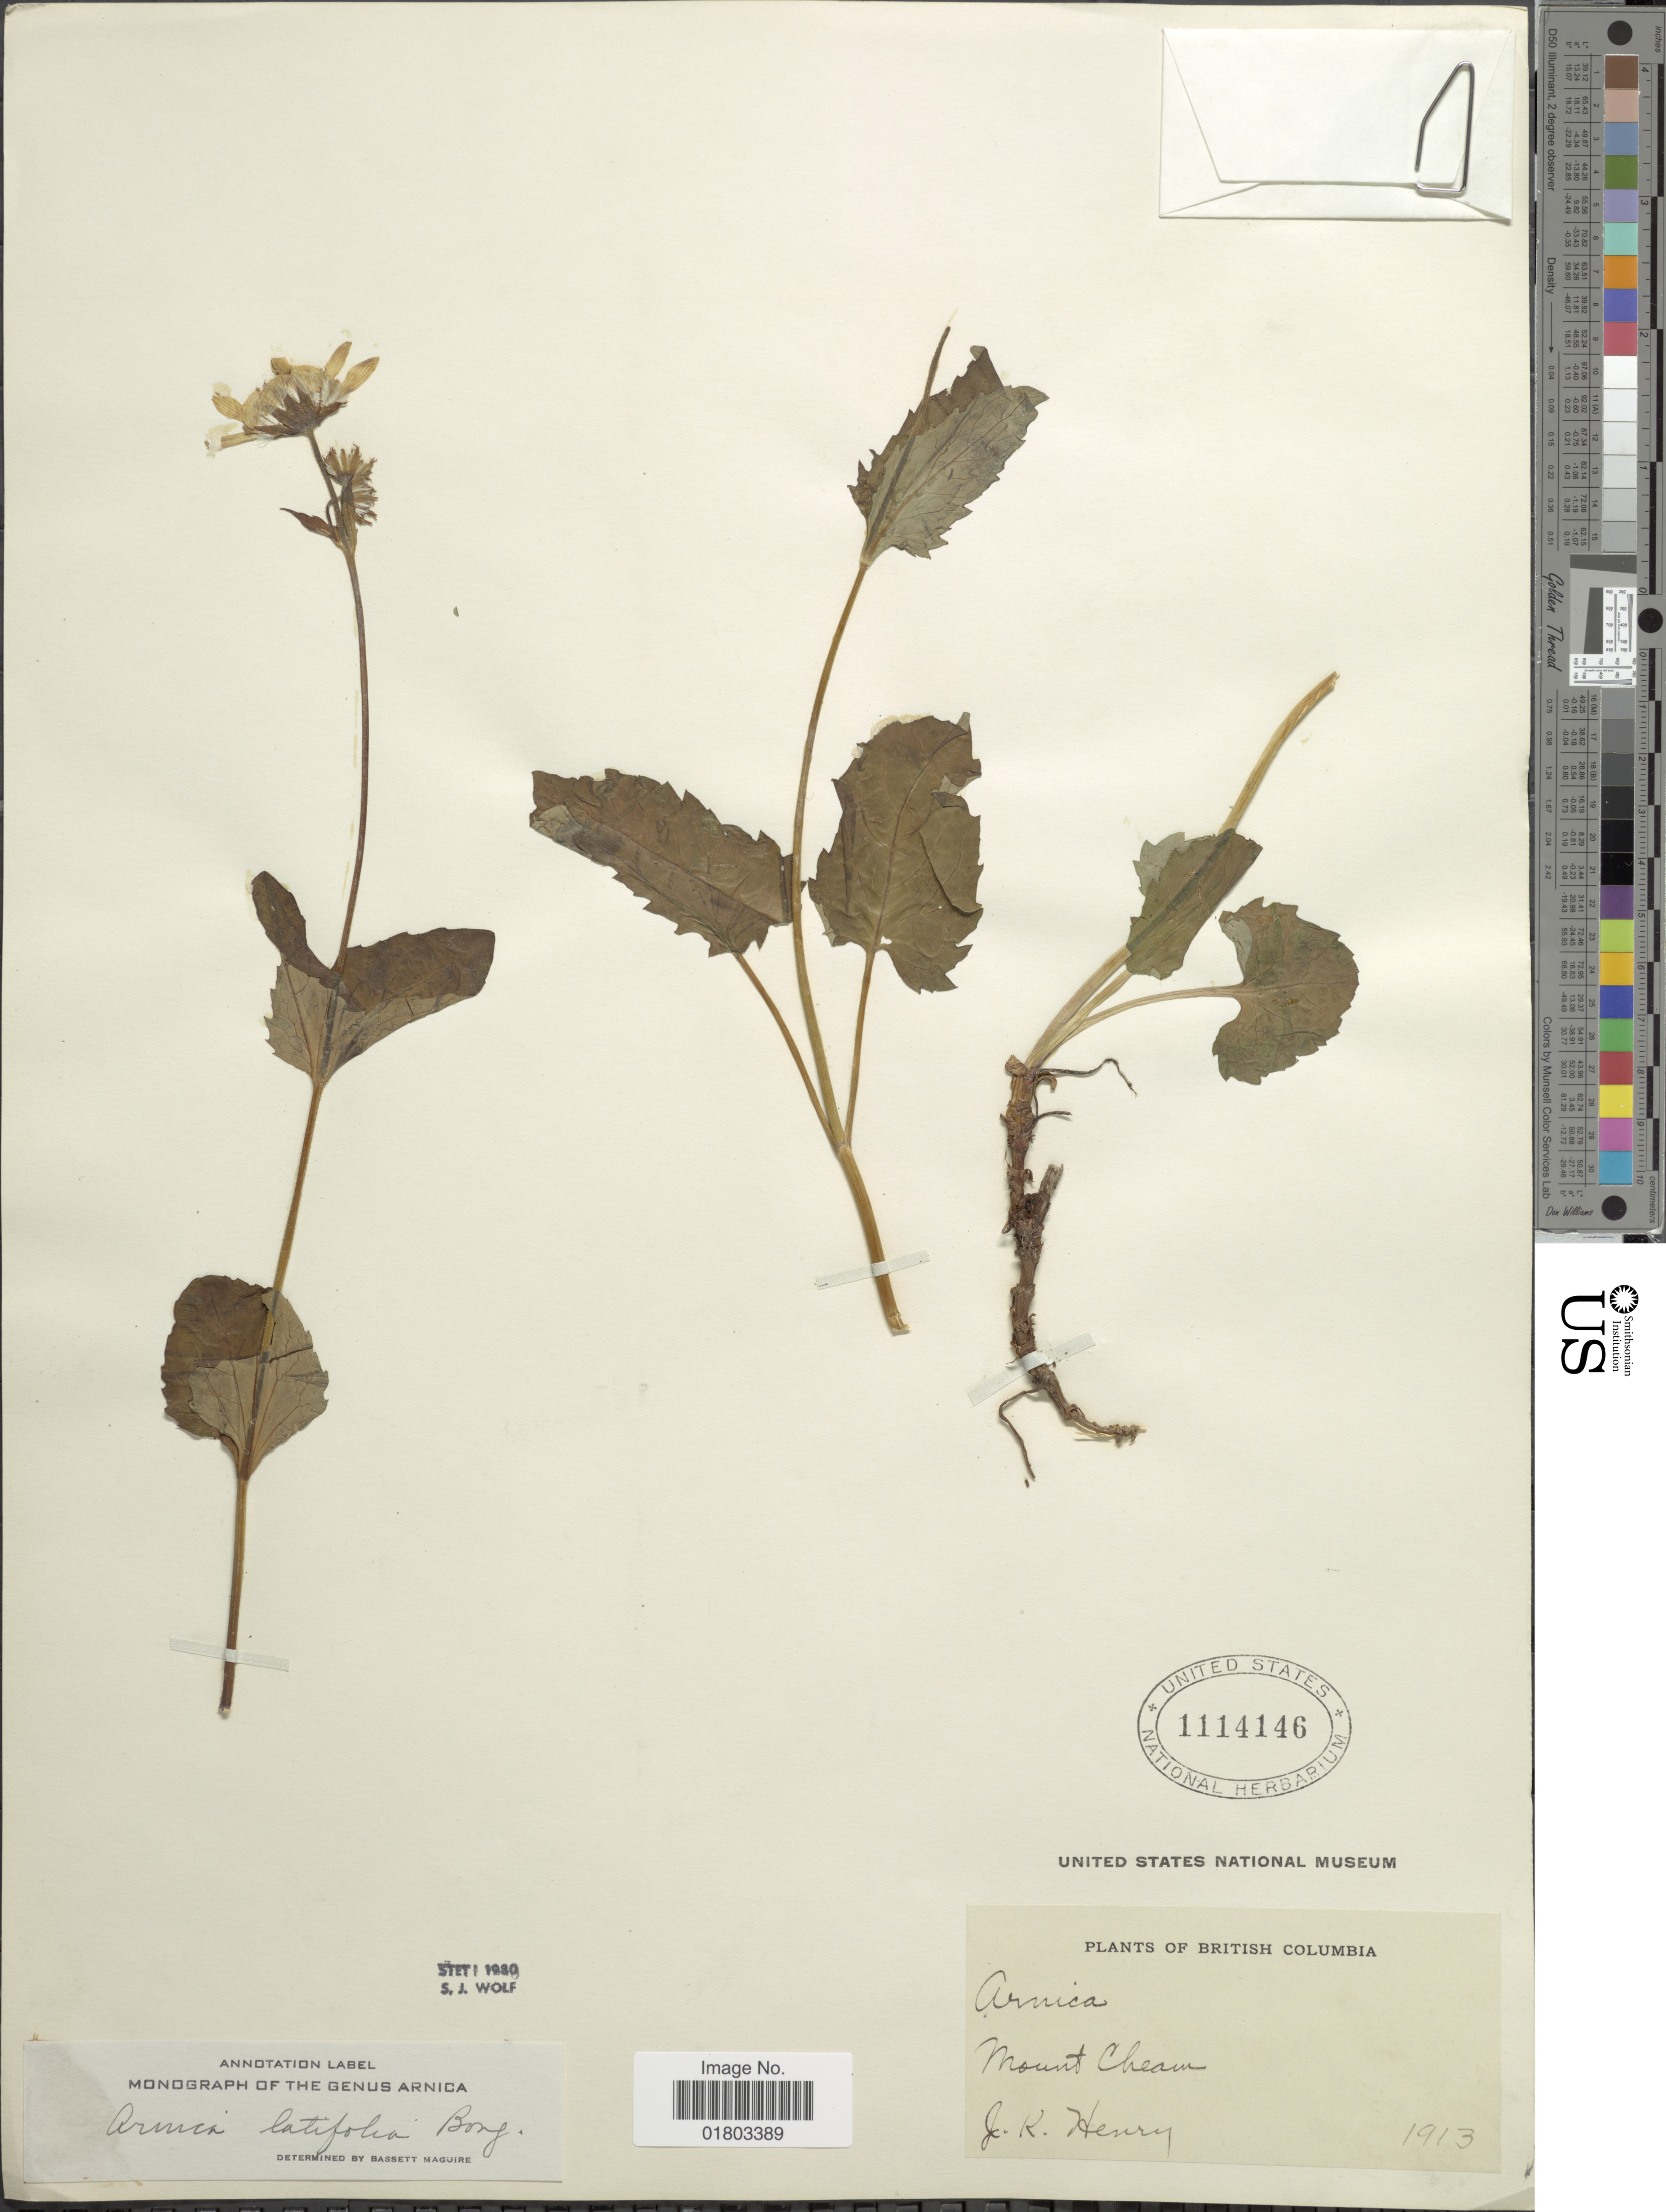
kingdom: Plantae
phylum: Tracheophyta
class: Magnoliopsida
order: Asterales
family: Asteraceae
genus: Arnica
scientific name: Arnica latifolia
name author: Bong.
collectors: J. K. Henry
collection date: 1913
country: Canada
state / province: British Columbia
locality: Mount Cheam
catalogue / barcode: US 1114146